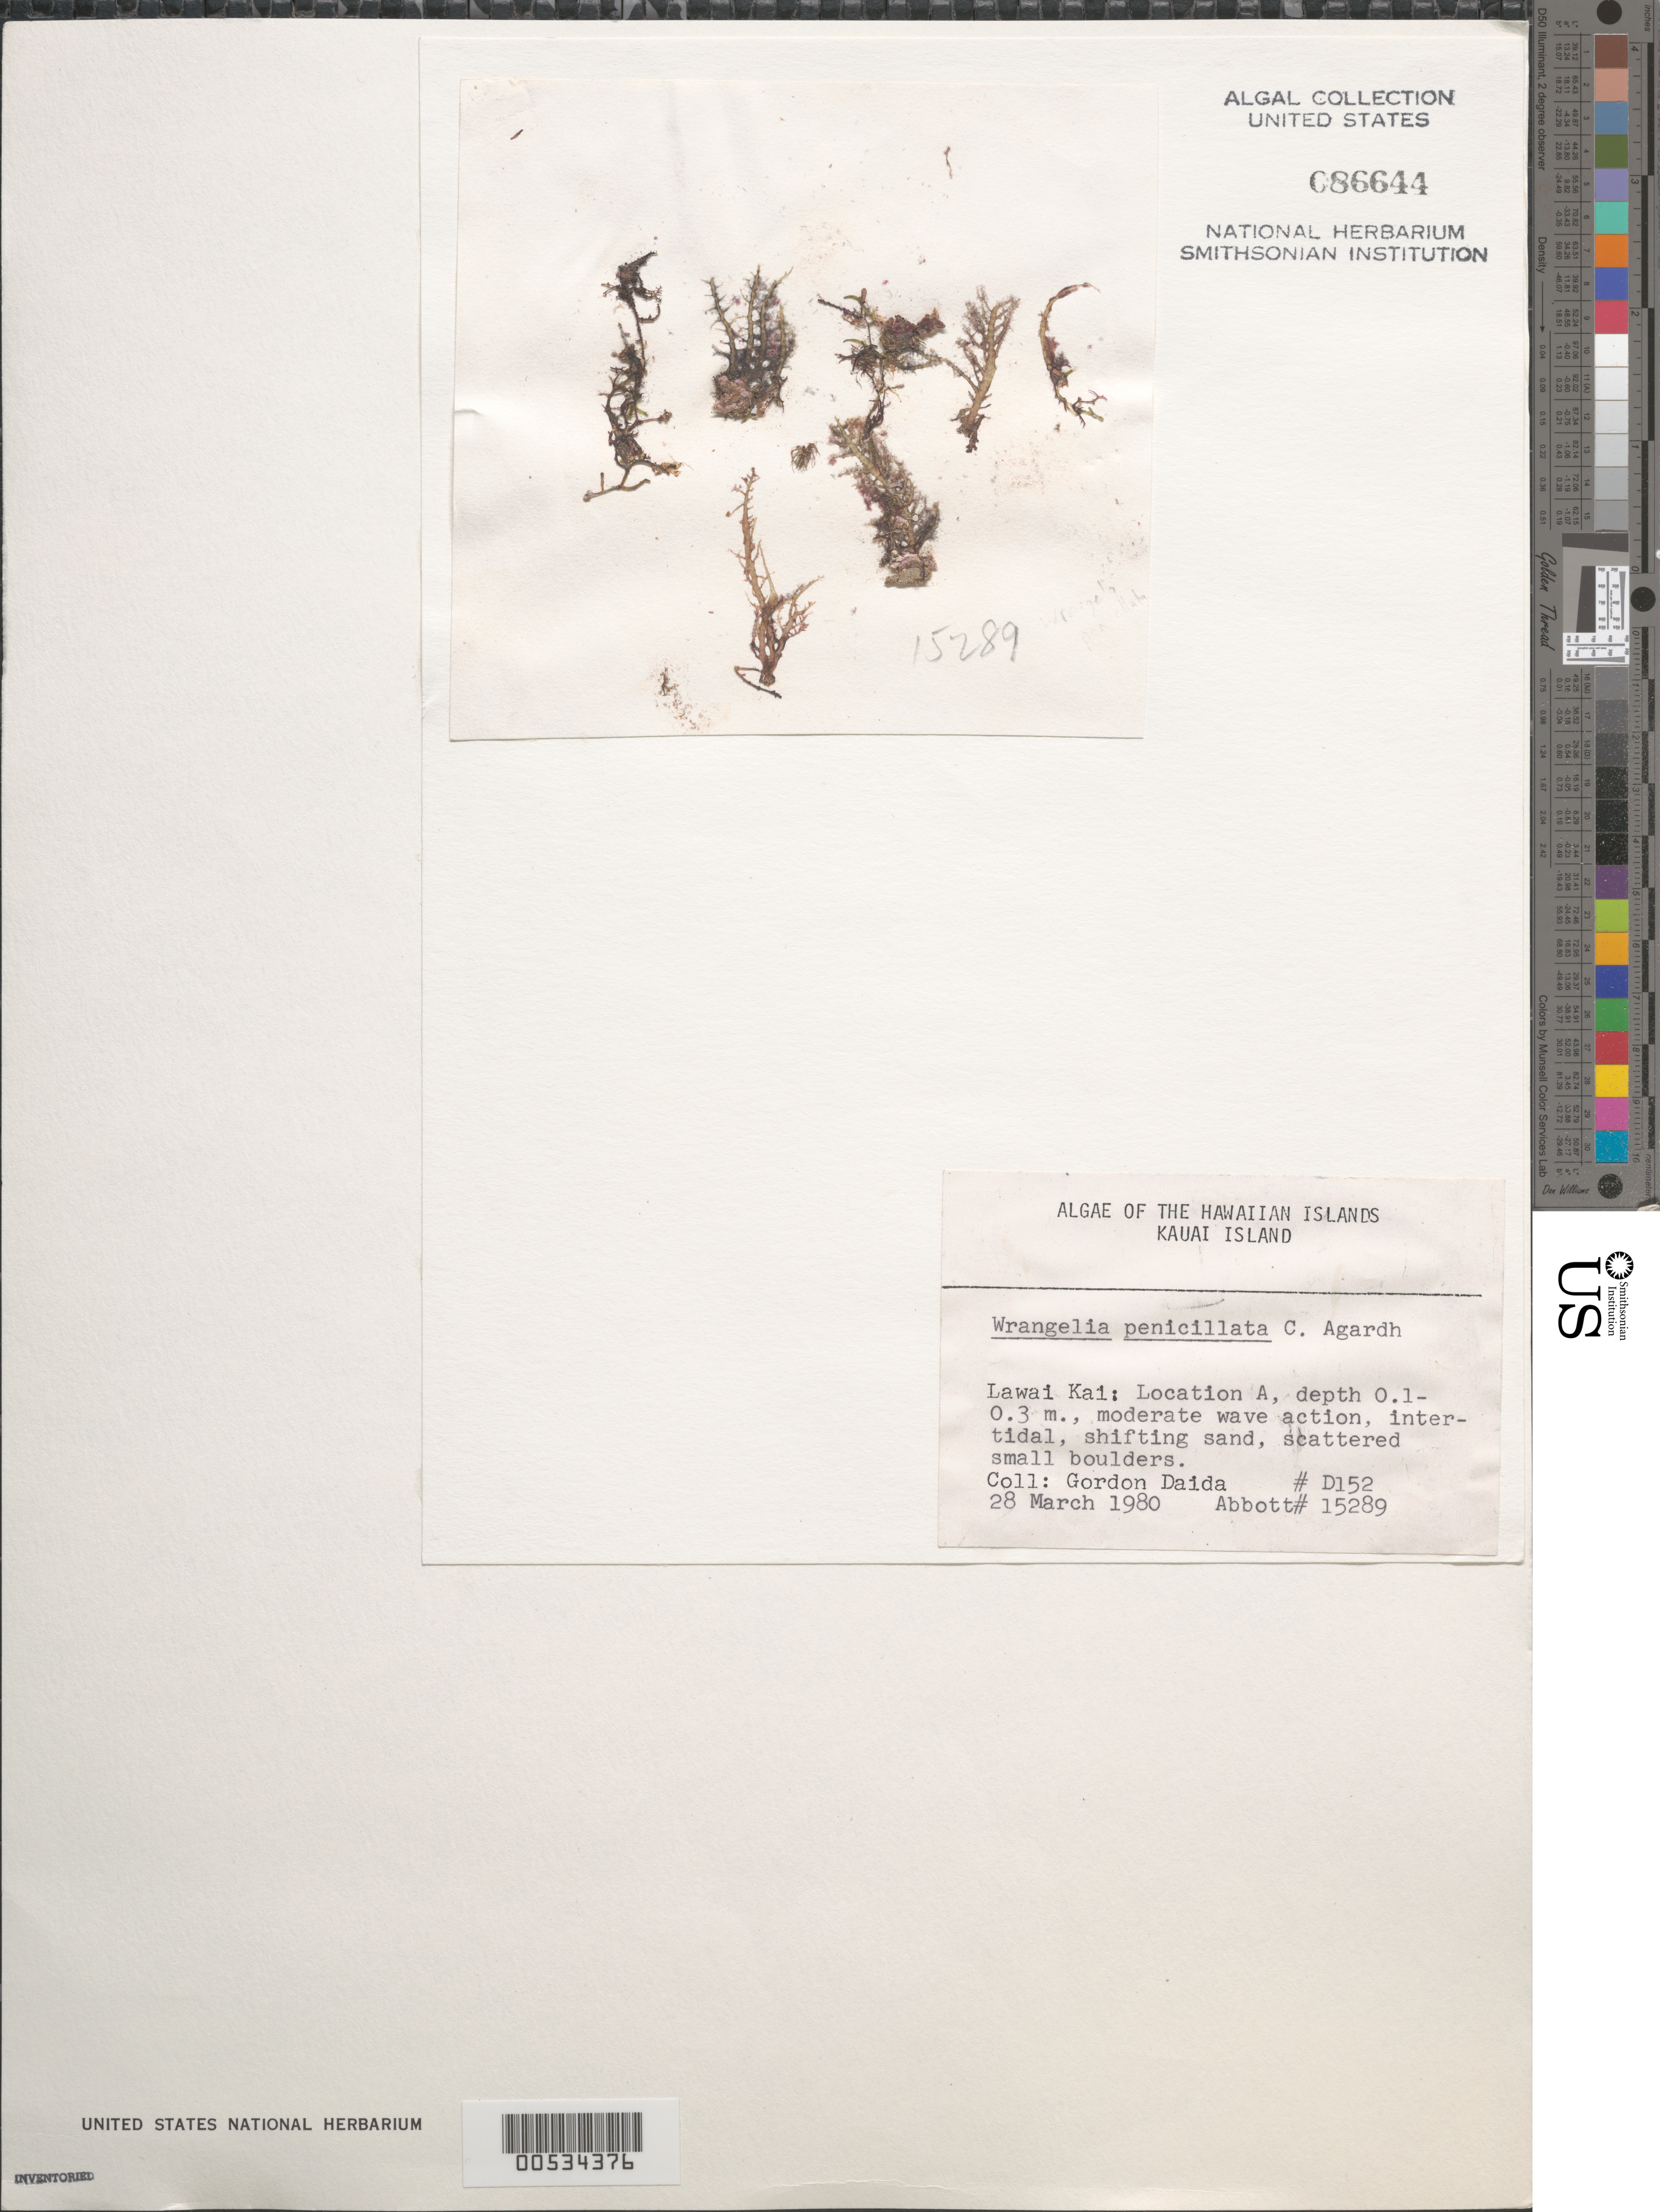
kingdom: Plantae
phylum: Rhodophyta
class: Florideophyceae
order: Ceramiales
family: Wrangeliaceae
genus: Wrangelia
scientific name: Wrangelia penicillata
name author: (C. Agardh) C. Agardh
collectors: G. Daida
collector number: D152 & IAA 15289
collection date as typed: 28 Mar 1980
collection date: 1980-03-28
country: United States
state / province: Hawaii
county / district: Kauai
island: Kaua'i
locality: Lawai Kai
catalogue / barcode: US 86644